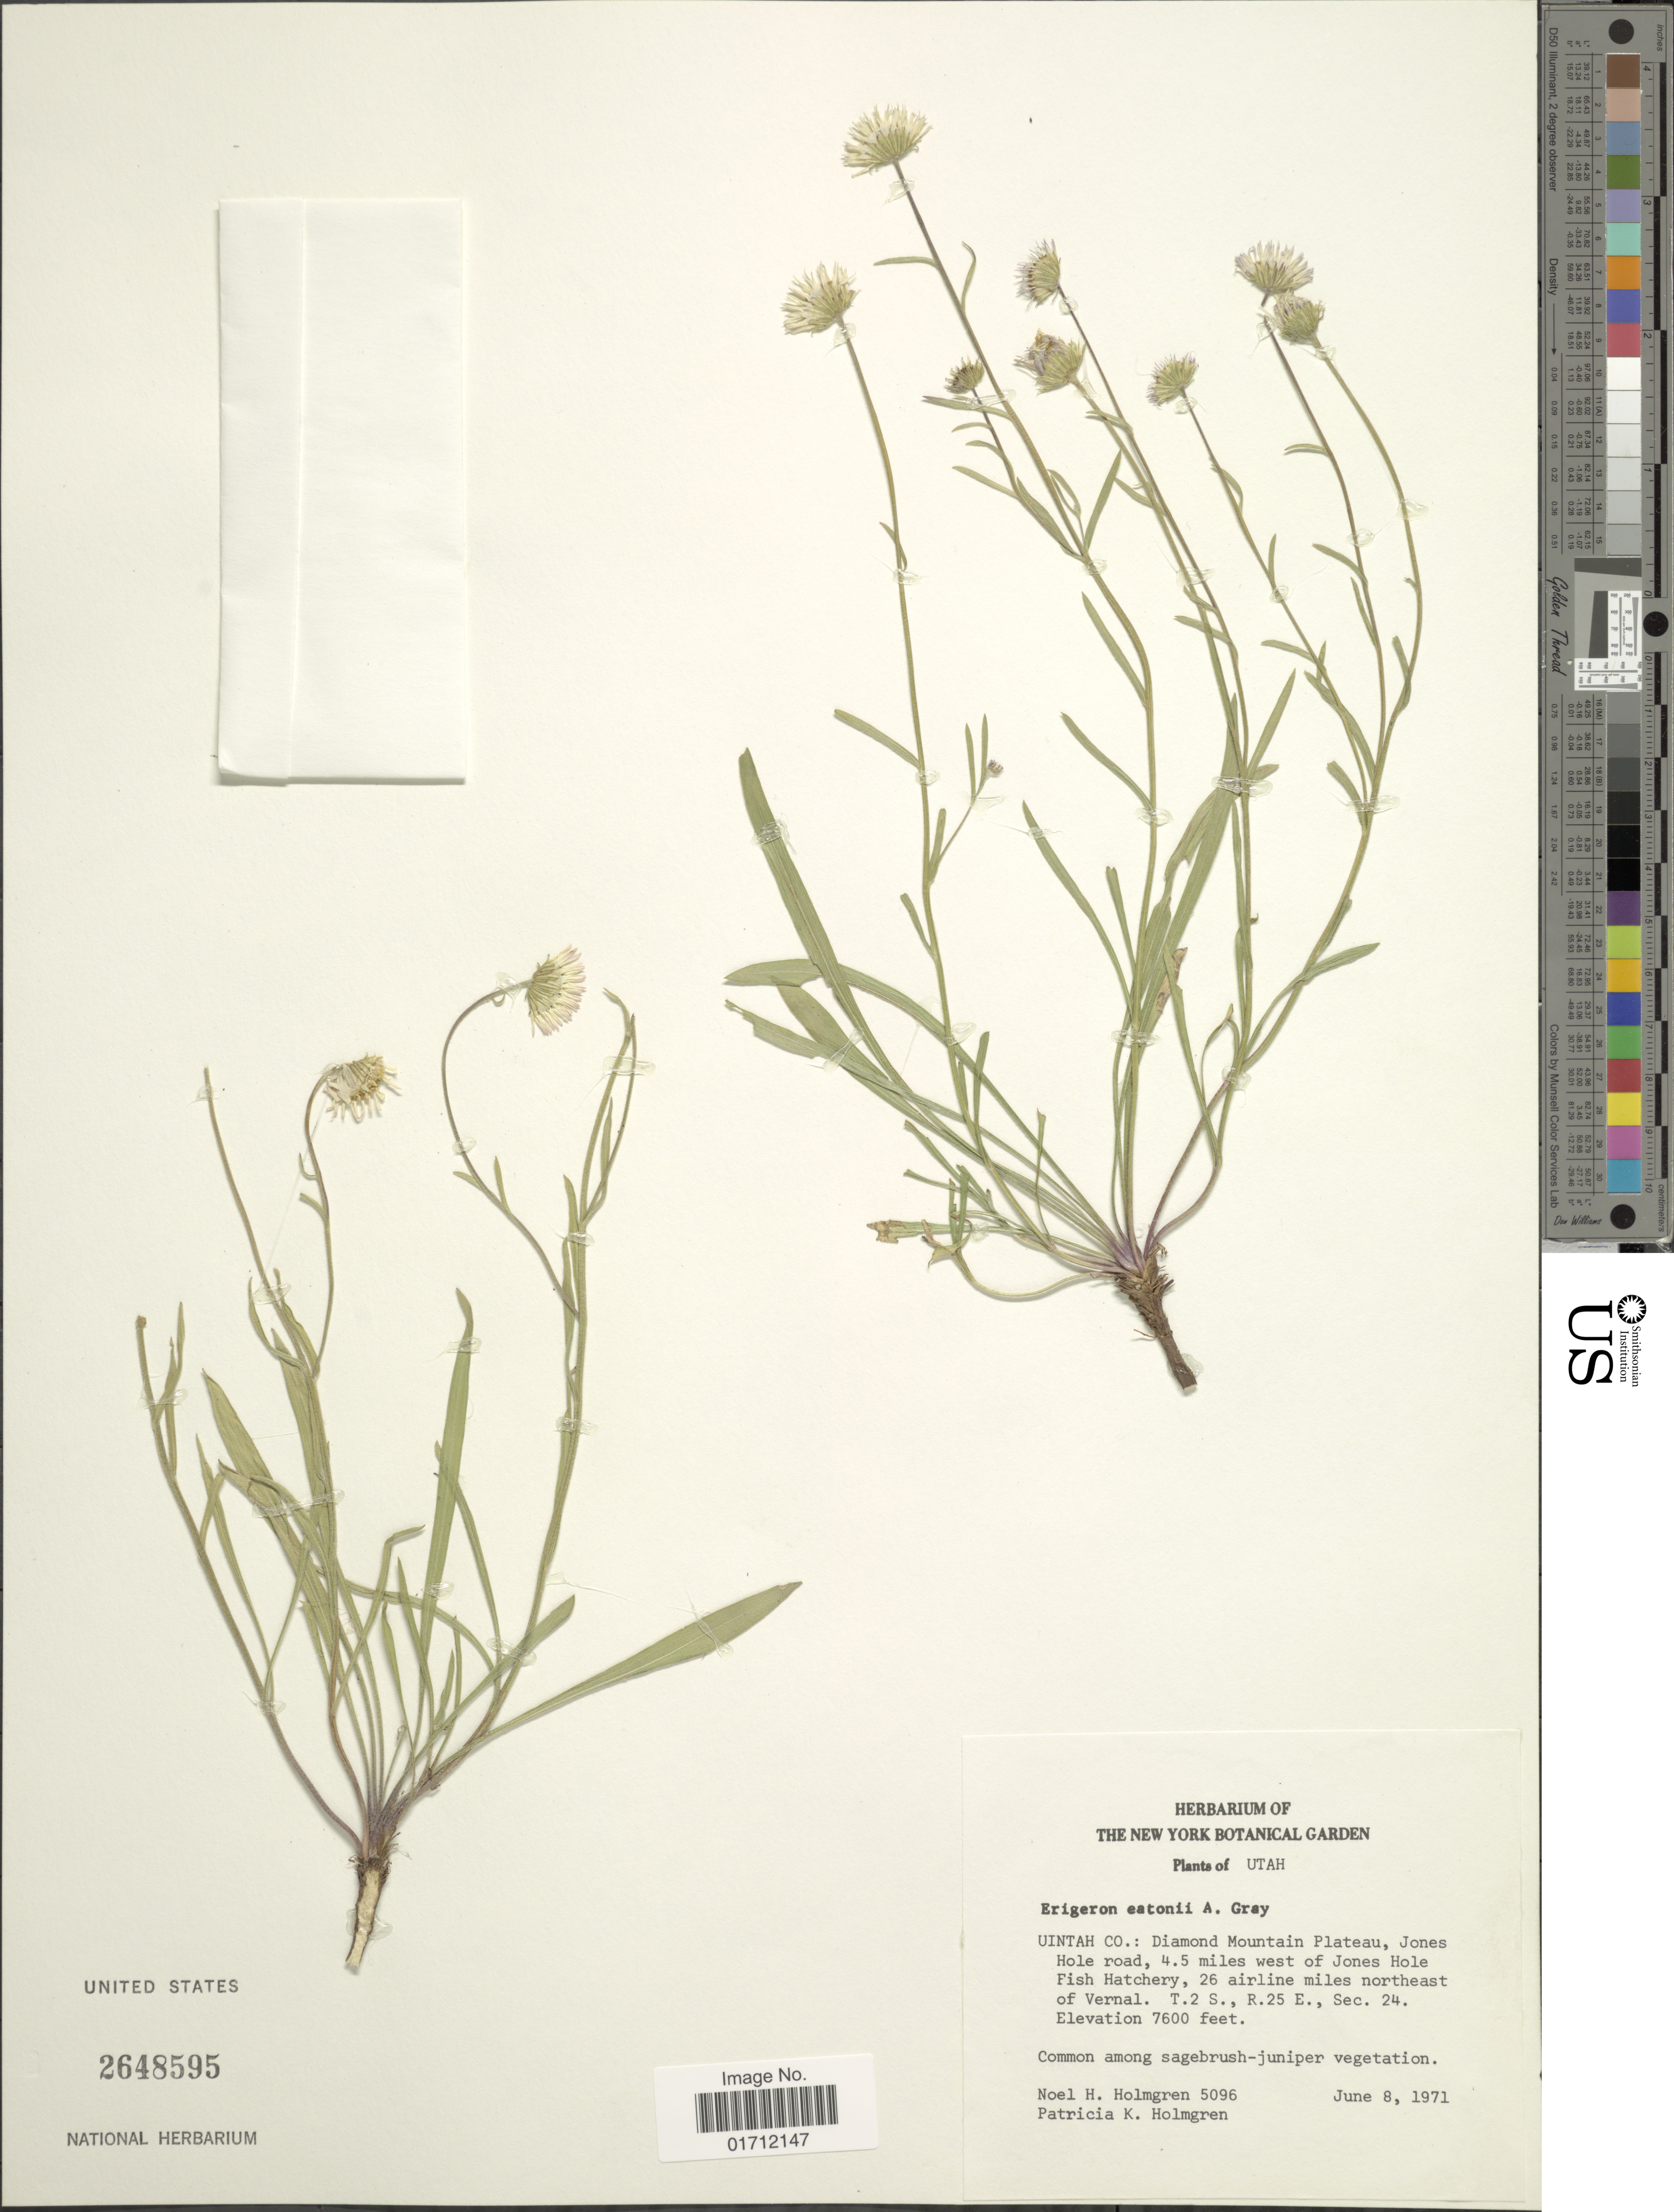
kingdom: Plantae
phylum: Tracheophyta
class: Magnoliopsida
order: Asterales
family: Asteraceae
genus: Erigeron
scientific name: Erigeron eatonii var. eatonii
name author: A. Gray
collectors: N. H. Holmgren & P. K. Holmgren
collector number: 5096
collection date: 1971-06-08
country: United States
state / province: Utah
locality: Uintah Co.: Diamond Mountain Plateau, Jones Hole road, 4.5 miles west of Jones Hole Fish Hatchery, 26 airline miles northeast of Vernal. T.2S., R.25E., Sec. 24.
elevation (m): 2316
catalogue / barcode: US 2648595